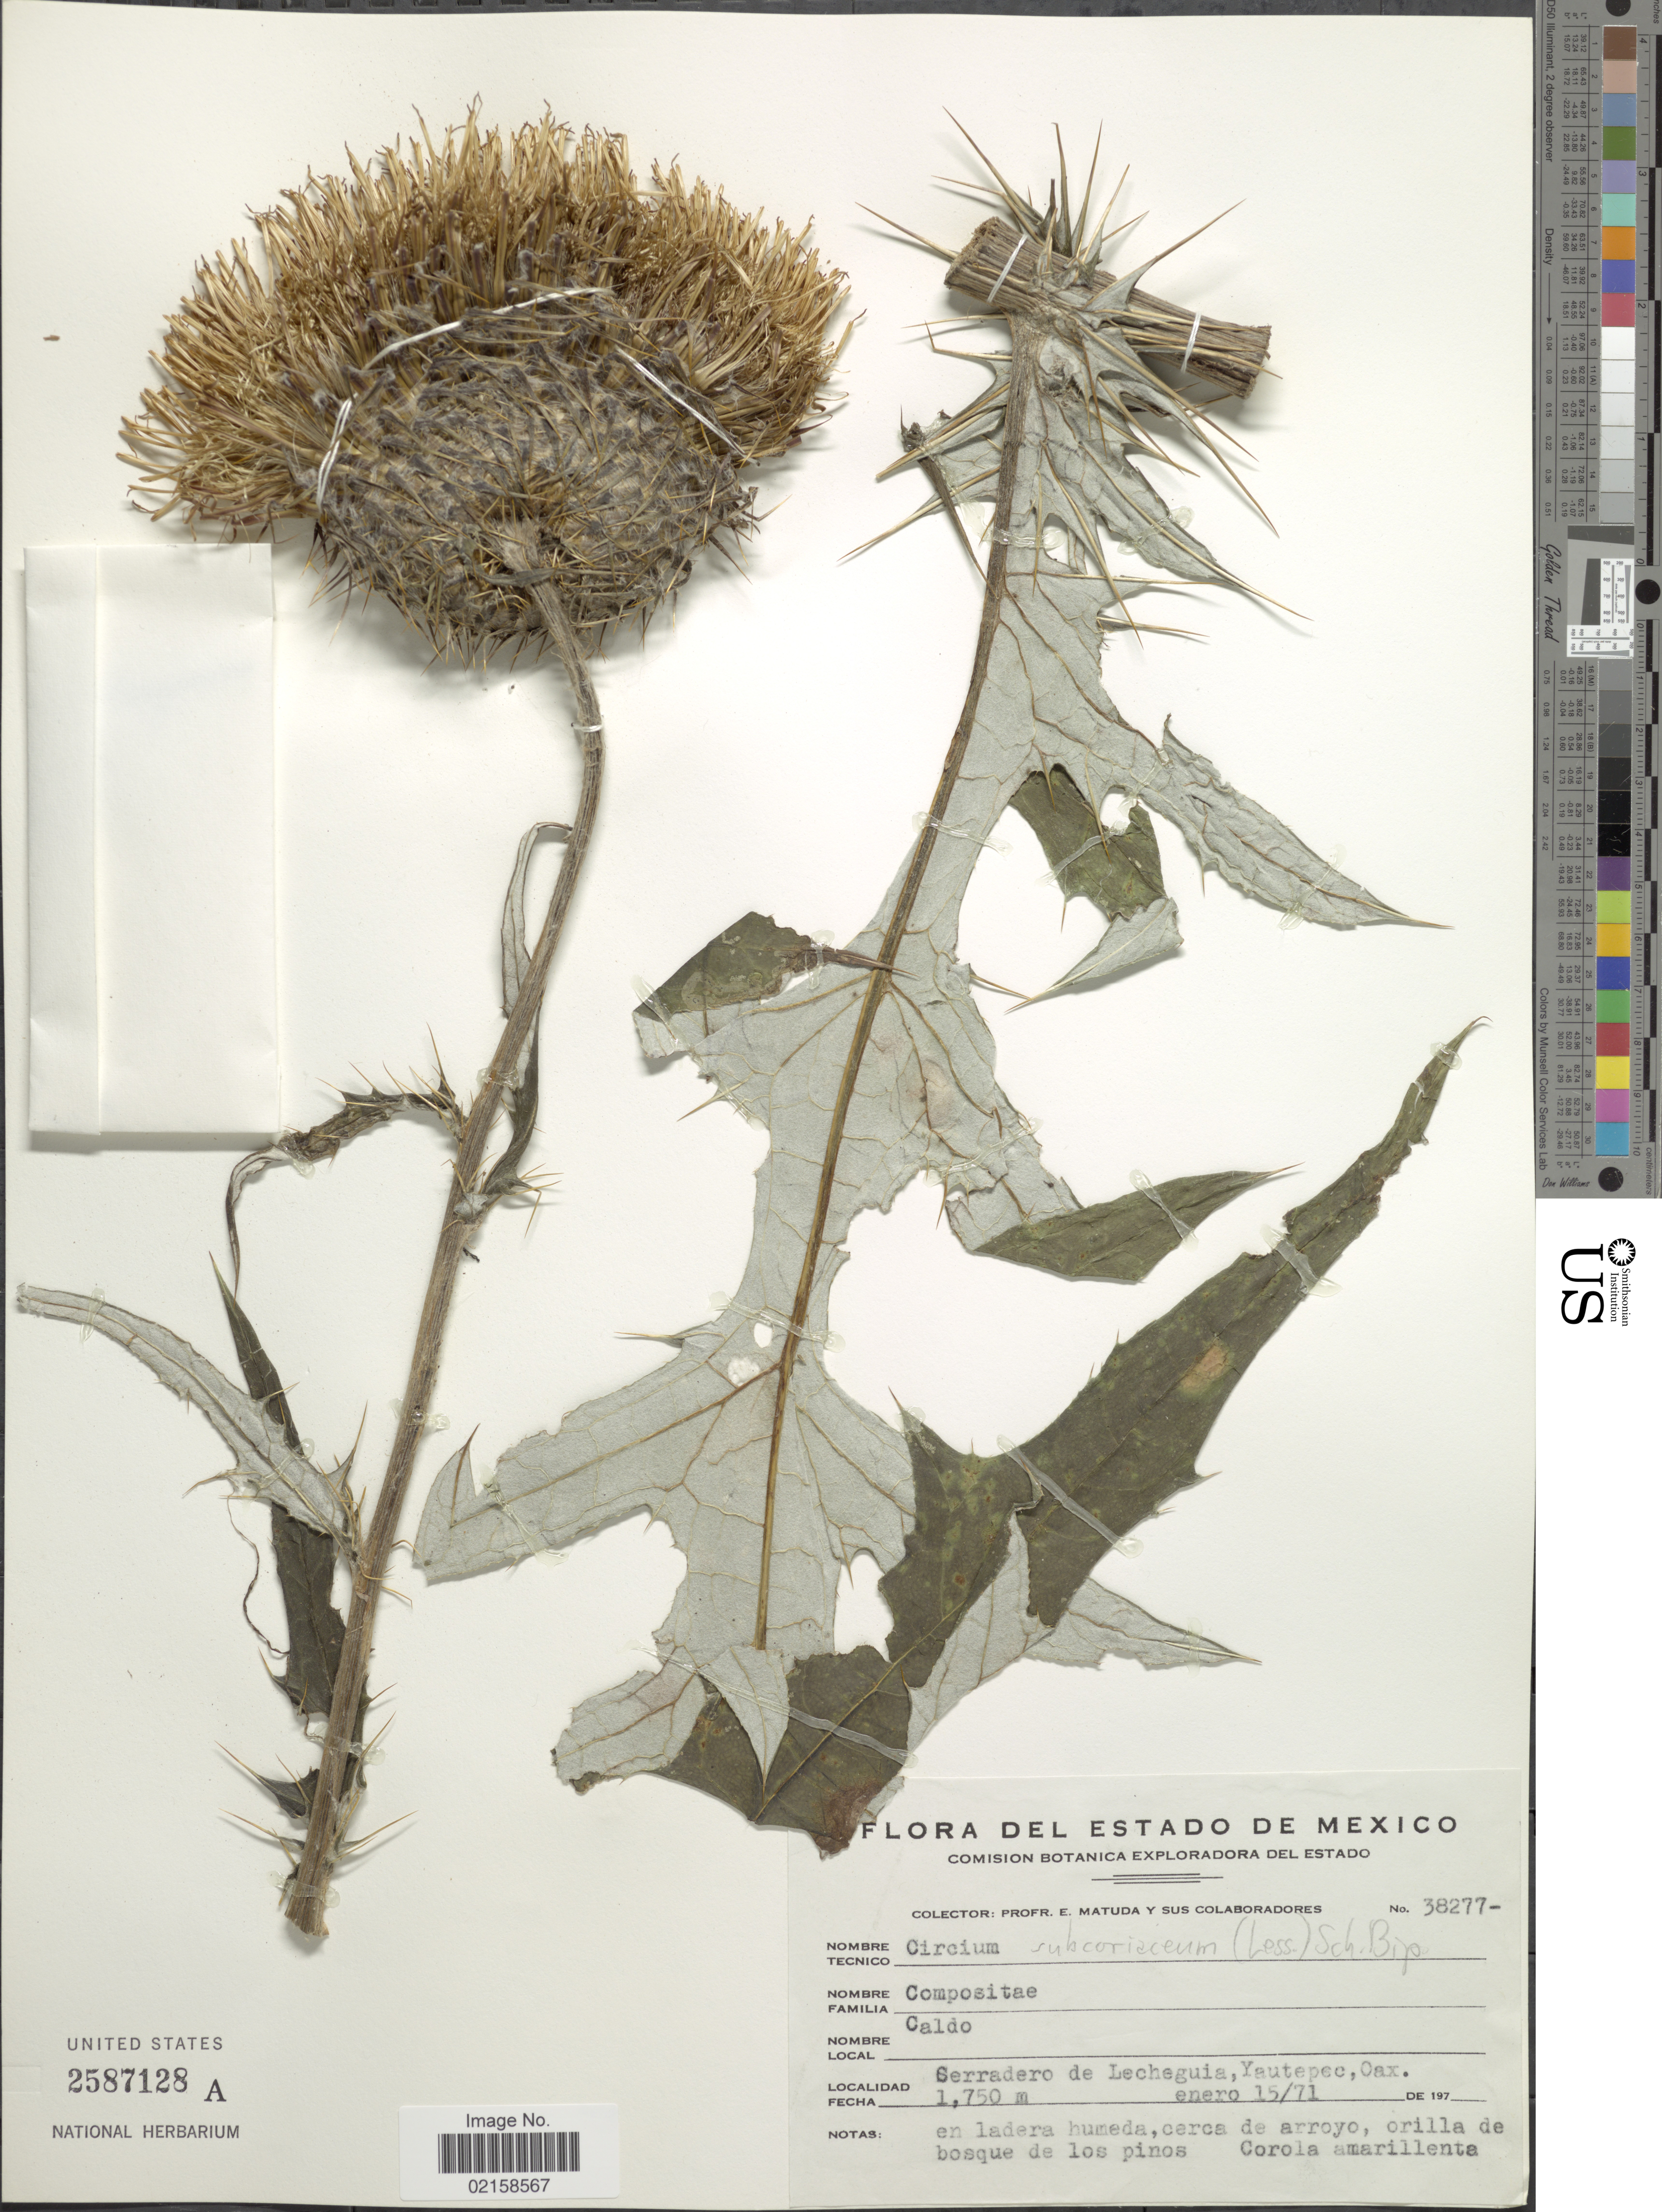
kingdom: Plantae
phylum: Tracheophyta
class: Magnoliopsida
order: Asterales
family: Asteraceae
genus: Cirsium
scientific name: Cirsium subcoriaceum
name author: (Less.) Sch. Bip.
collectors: E. Matuda & et al.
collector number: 38277-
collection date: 1971-01-15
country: Mexico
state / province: Oaxaca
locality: Serradero de Lecheguia, Yautepec.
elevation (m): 1750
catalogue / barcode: US 2587128A